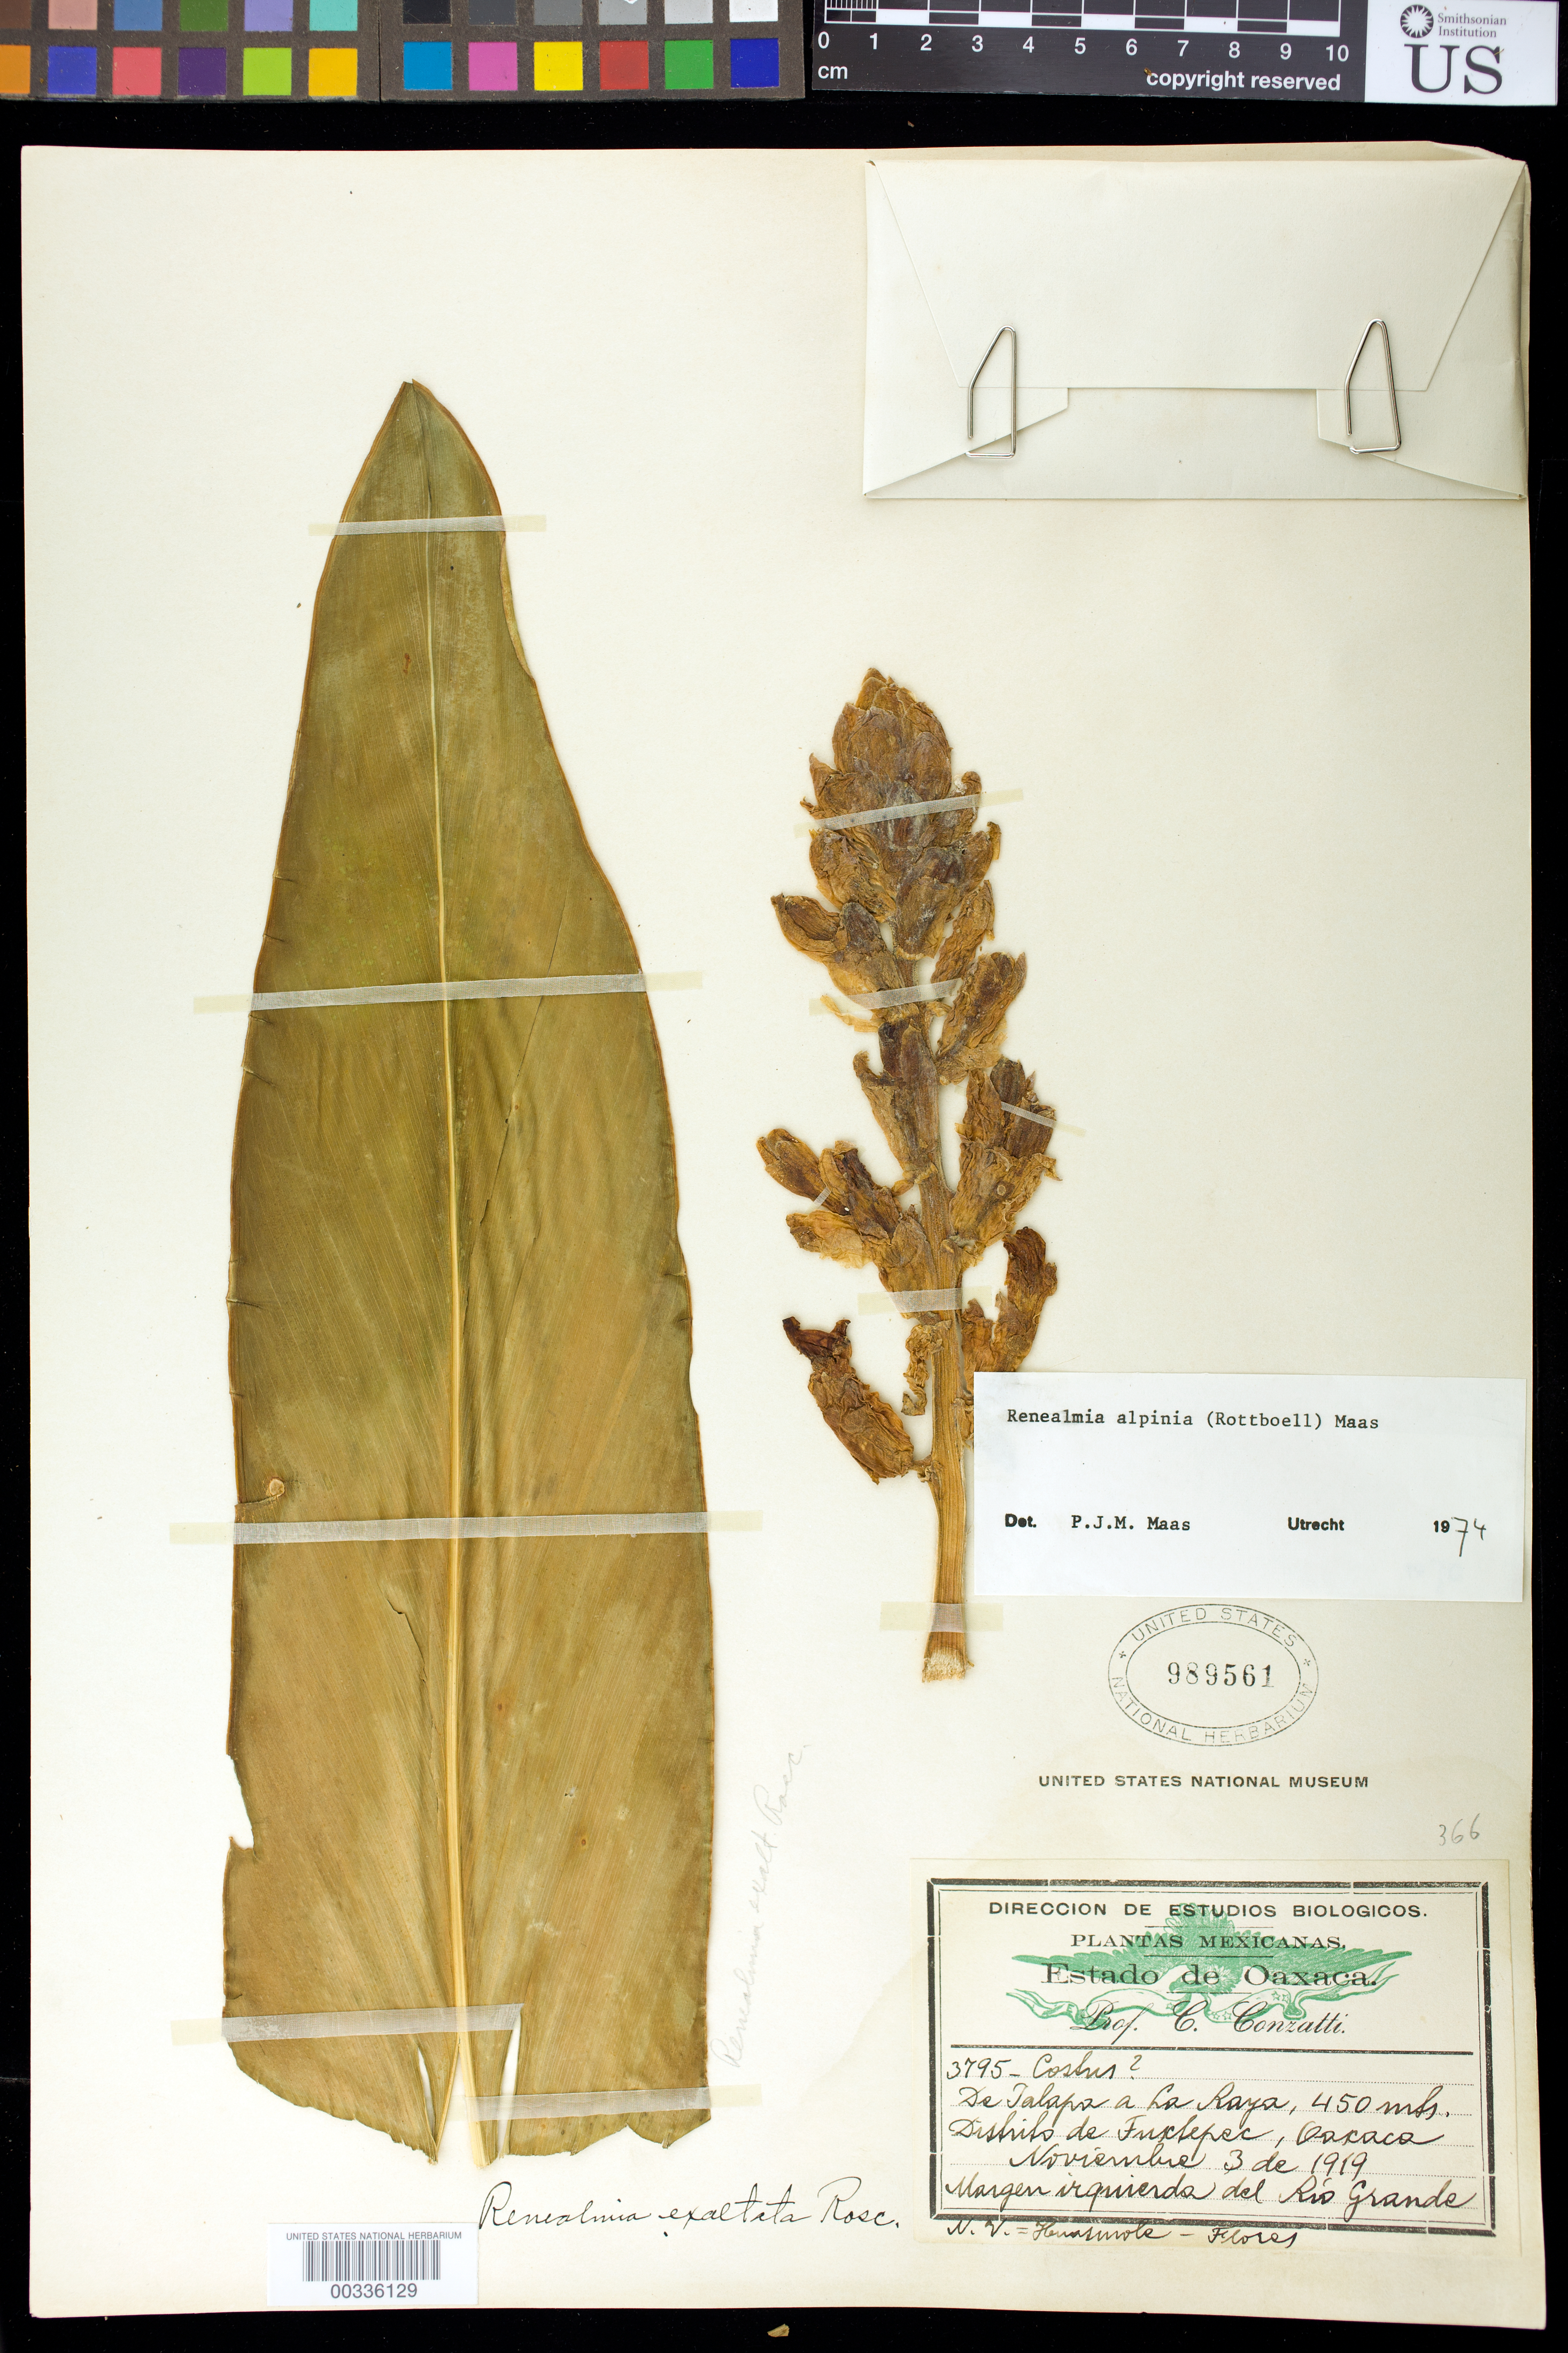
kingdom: Plantae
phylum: Tracheophyta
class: Liliopsida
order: Zingiberales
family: Zingiberaceae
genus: Renealmia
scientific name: Renealmia alpinia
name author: (Rottb.) Maas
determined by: Maas, Paul J. M.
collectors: C. Conzatti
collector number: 3795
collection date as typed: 03 Nov 1919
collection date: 1919-11-03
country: Mexico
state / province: Oaxaca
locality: De Talapa a La Raya, Distrito de Tuxtepec, margen irquierda del Rio Grande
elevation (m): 450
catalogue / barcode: US 989561